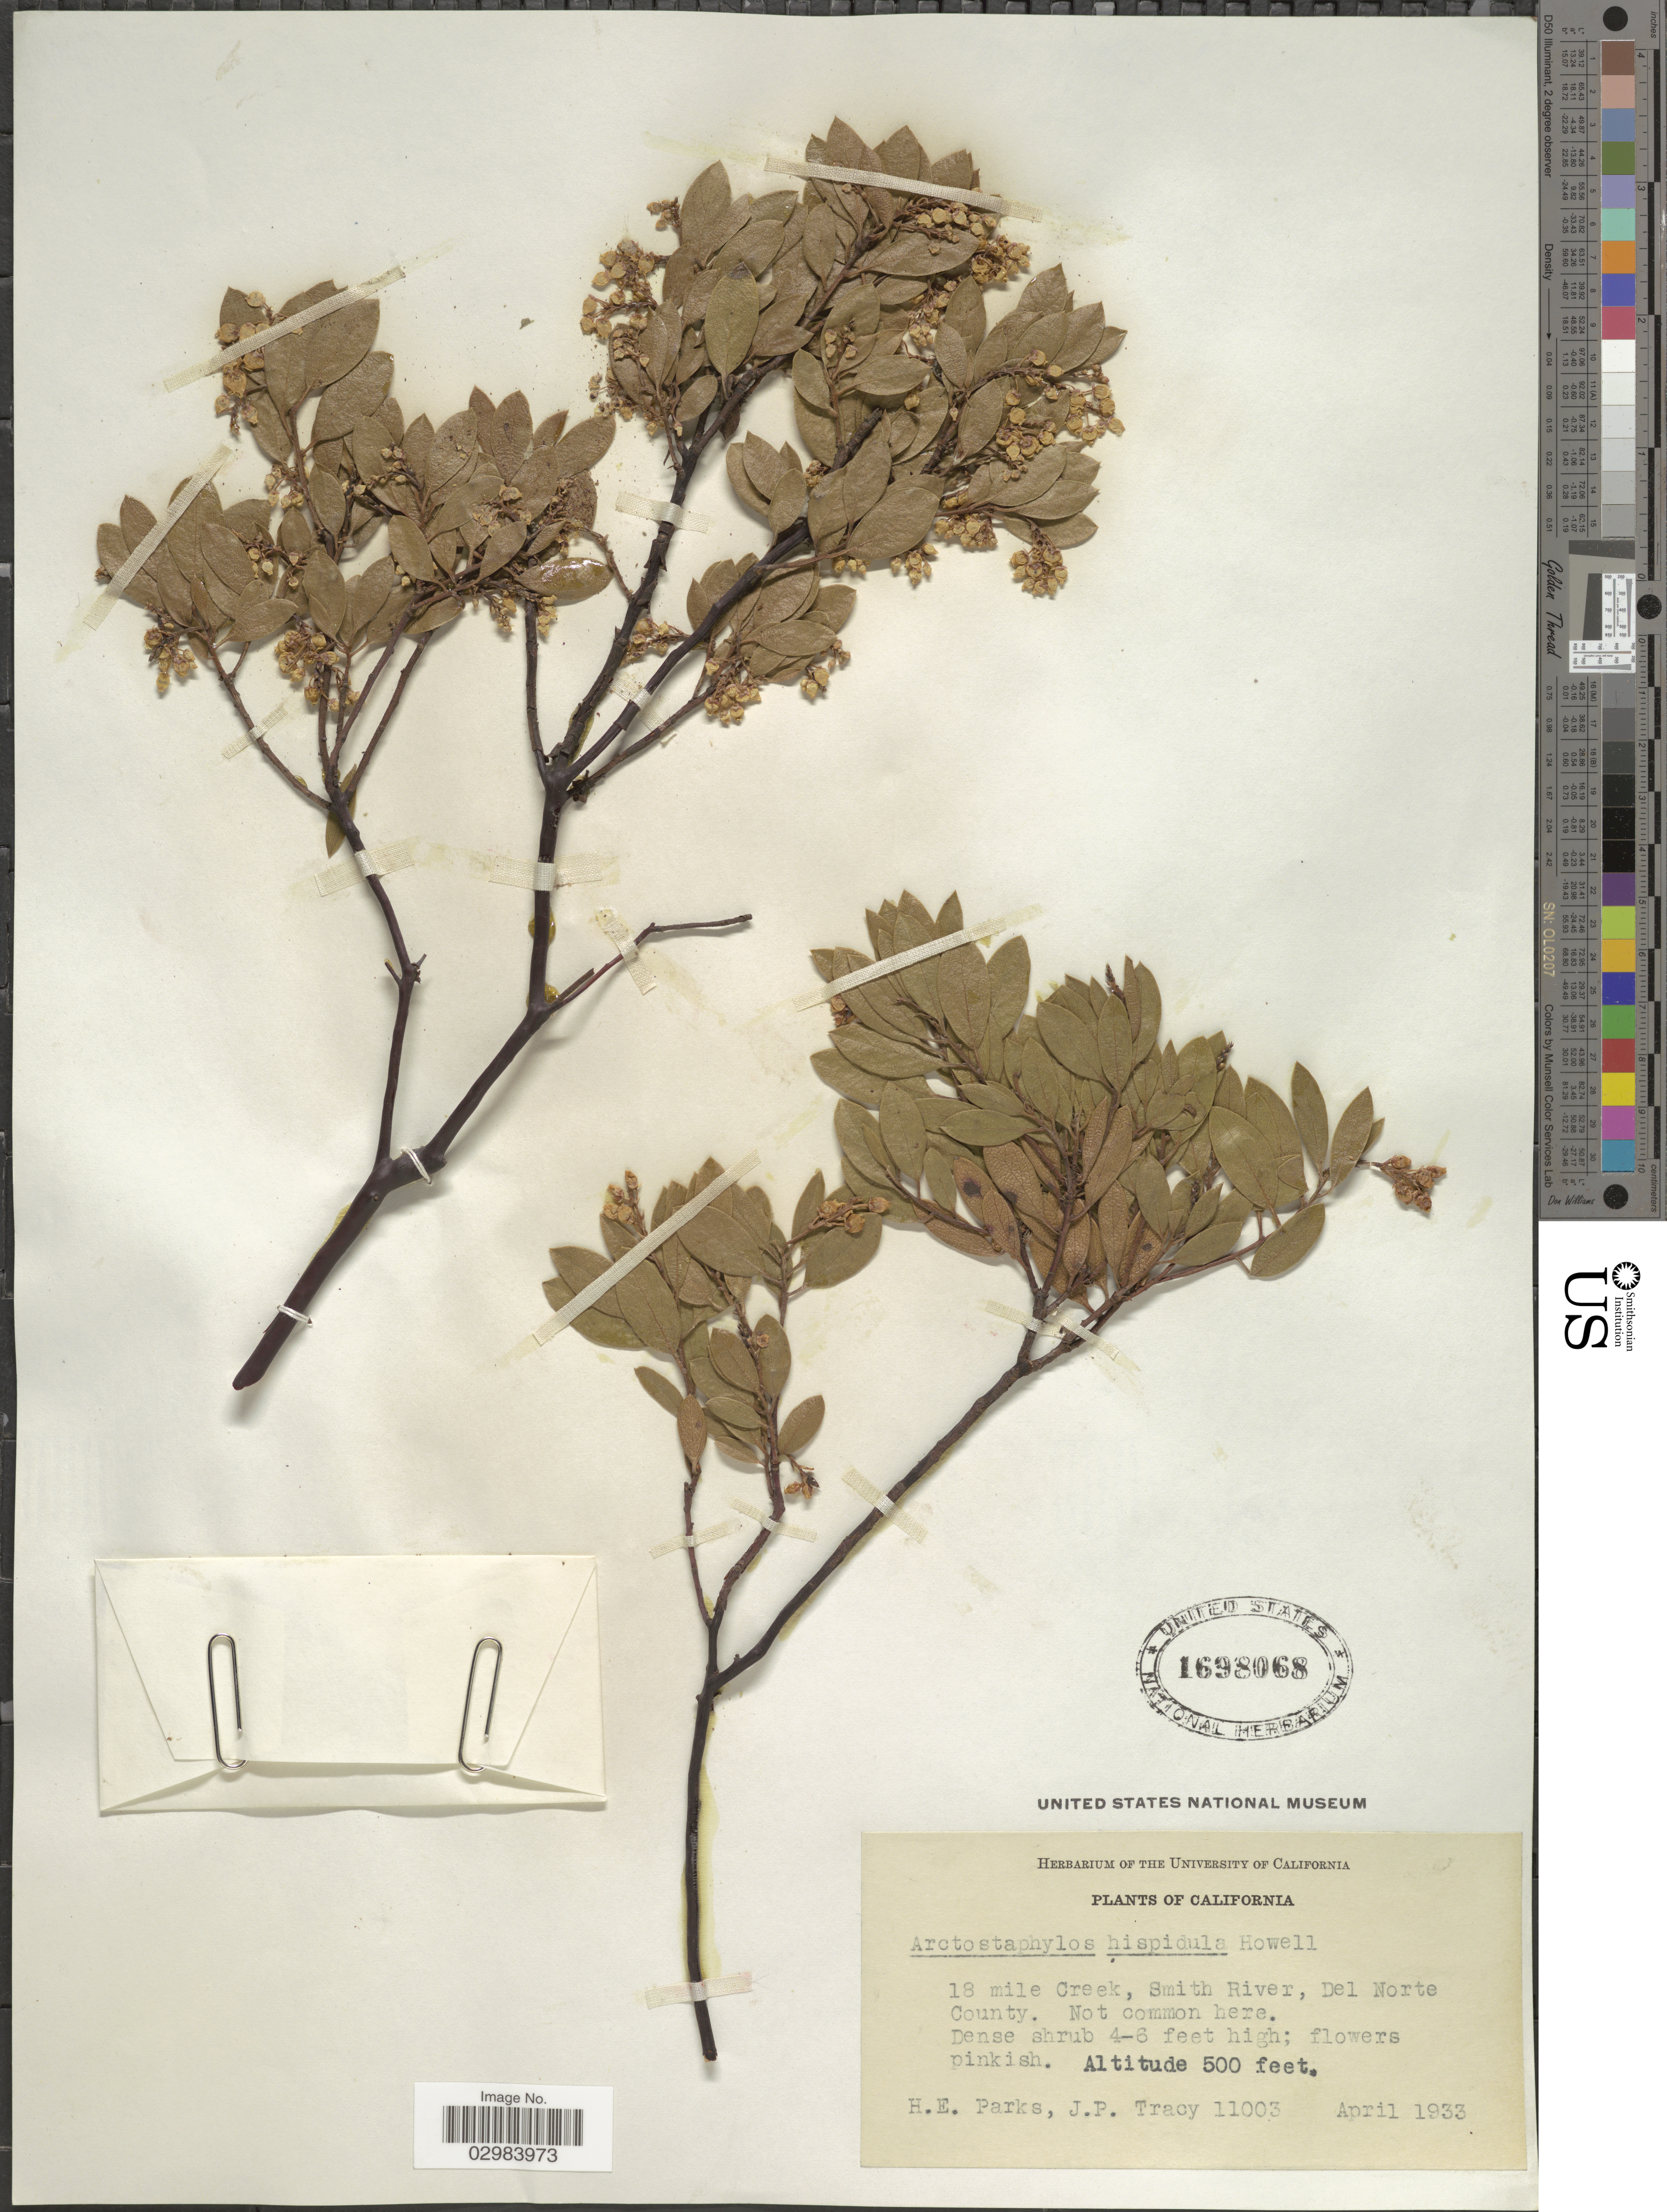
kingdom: Plantae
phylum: Tracheophyta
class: Magnoliopsida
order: Ericales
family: Ericaceae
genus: Arctostaphylos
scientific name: Arctostaphylos hispidula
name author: Howell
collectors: H. E. Parks & J. Tracy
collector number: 11003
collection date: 1933-04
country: United States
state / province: California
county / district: Del Norte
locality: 18 mile Creek, Smith River, Del Norte County.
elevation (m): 152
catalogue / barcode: US 1698068